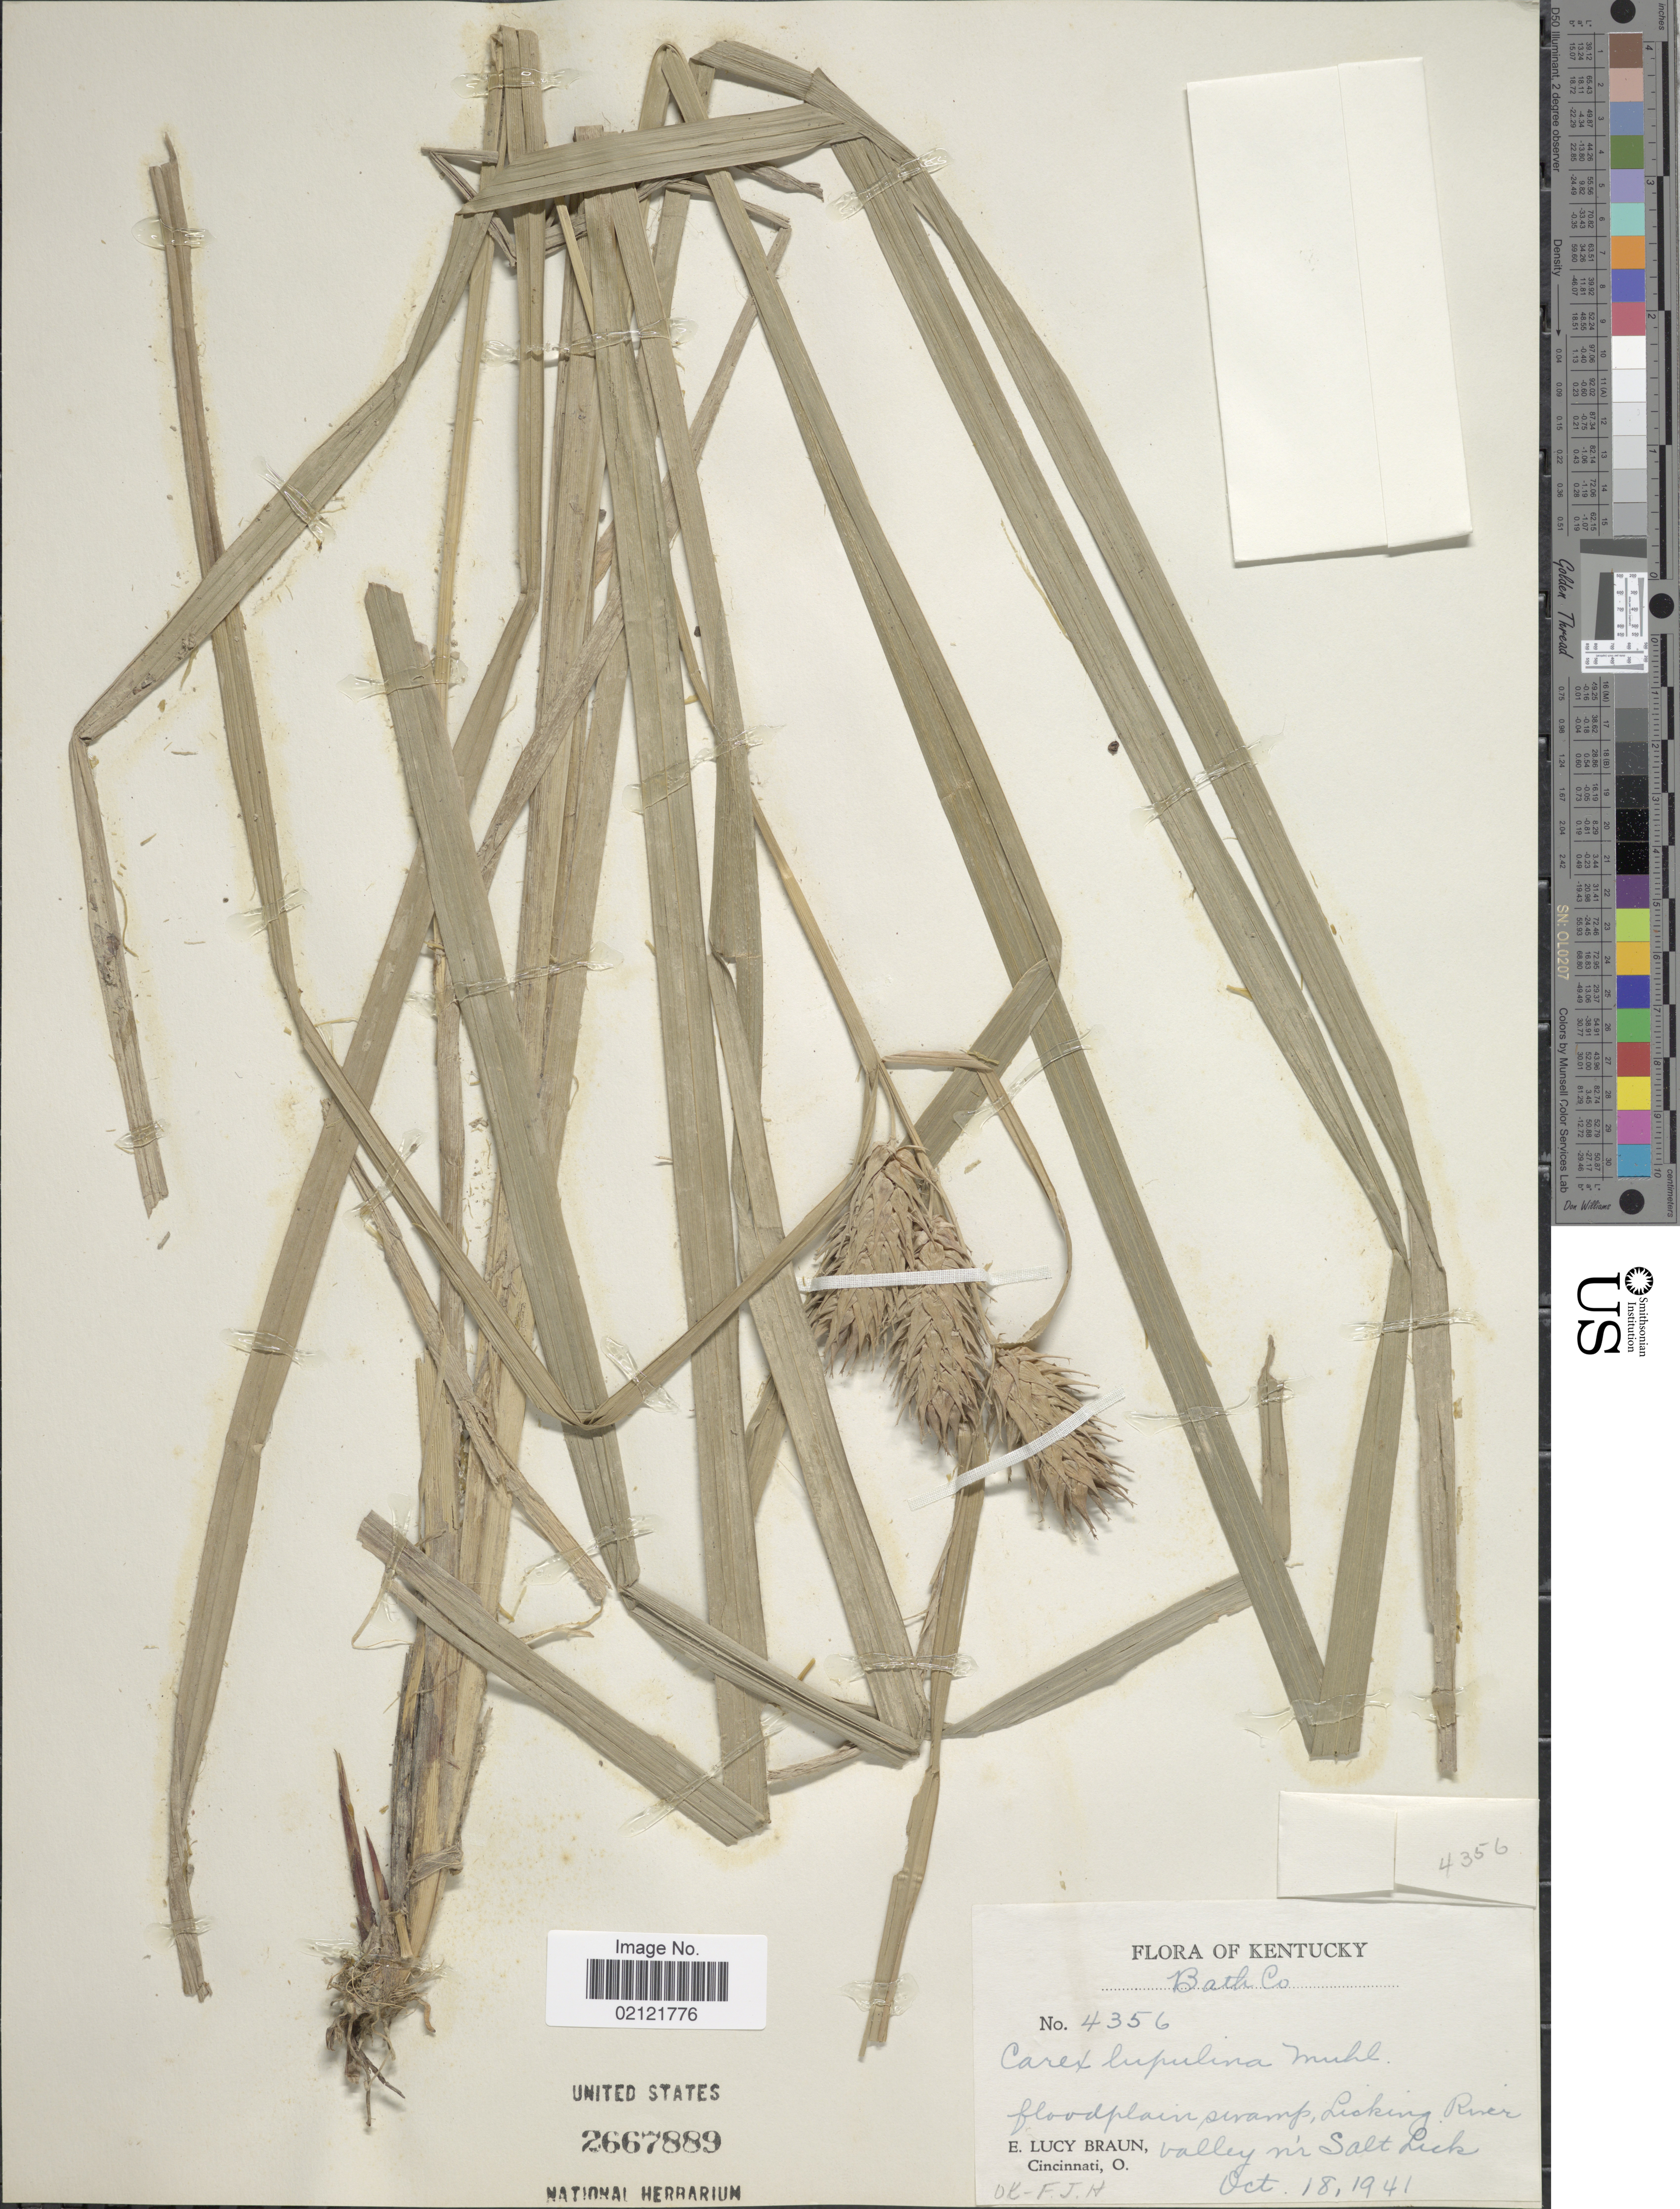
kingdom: Plantae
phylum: Tracheophyta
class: Liliopsida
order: Poales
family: Cyperaceae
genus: Carex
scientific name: Carex lupulina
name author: Muhl. ex Willd.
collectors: E. L. Braun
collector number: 4356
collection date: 1941-10-18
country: United States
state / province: Kentucky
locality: Bath Co., Licking River, Valley nr Salt Lick.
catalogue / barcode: US 2667889